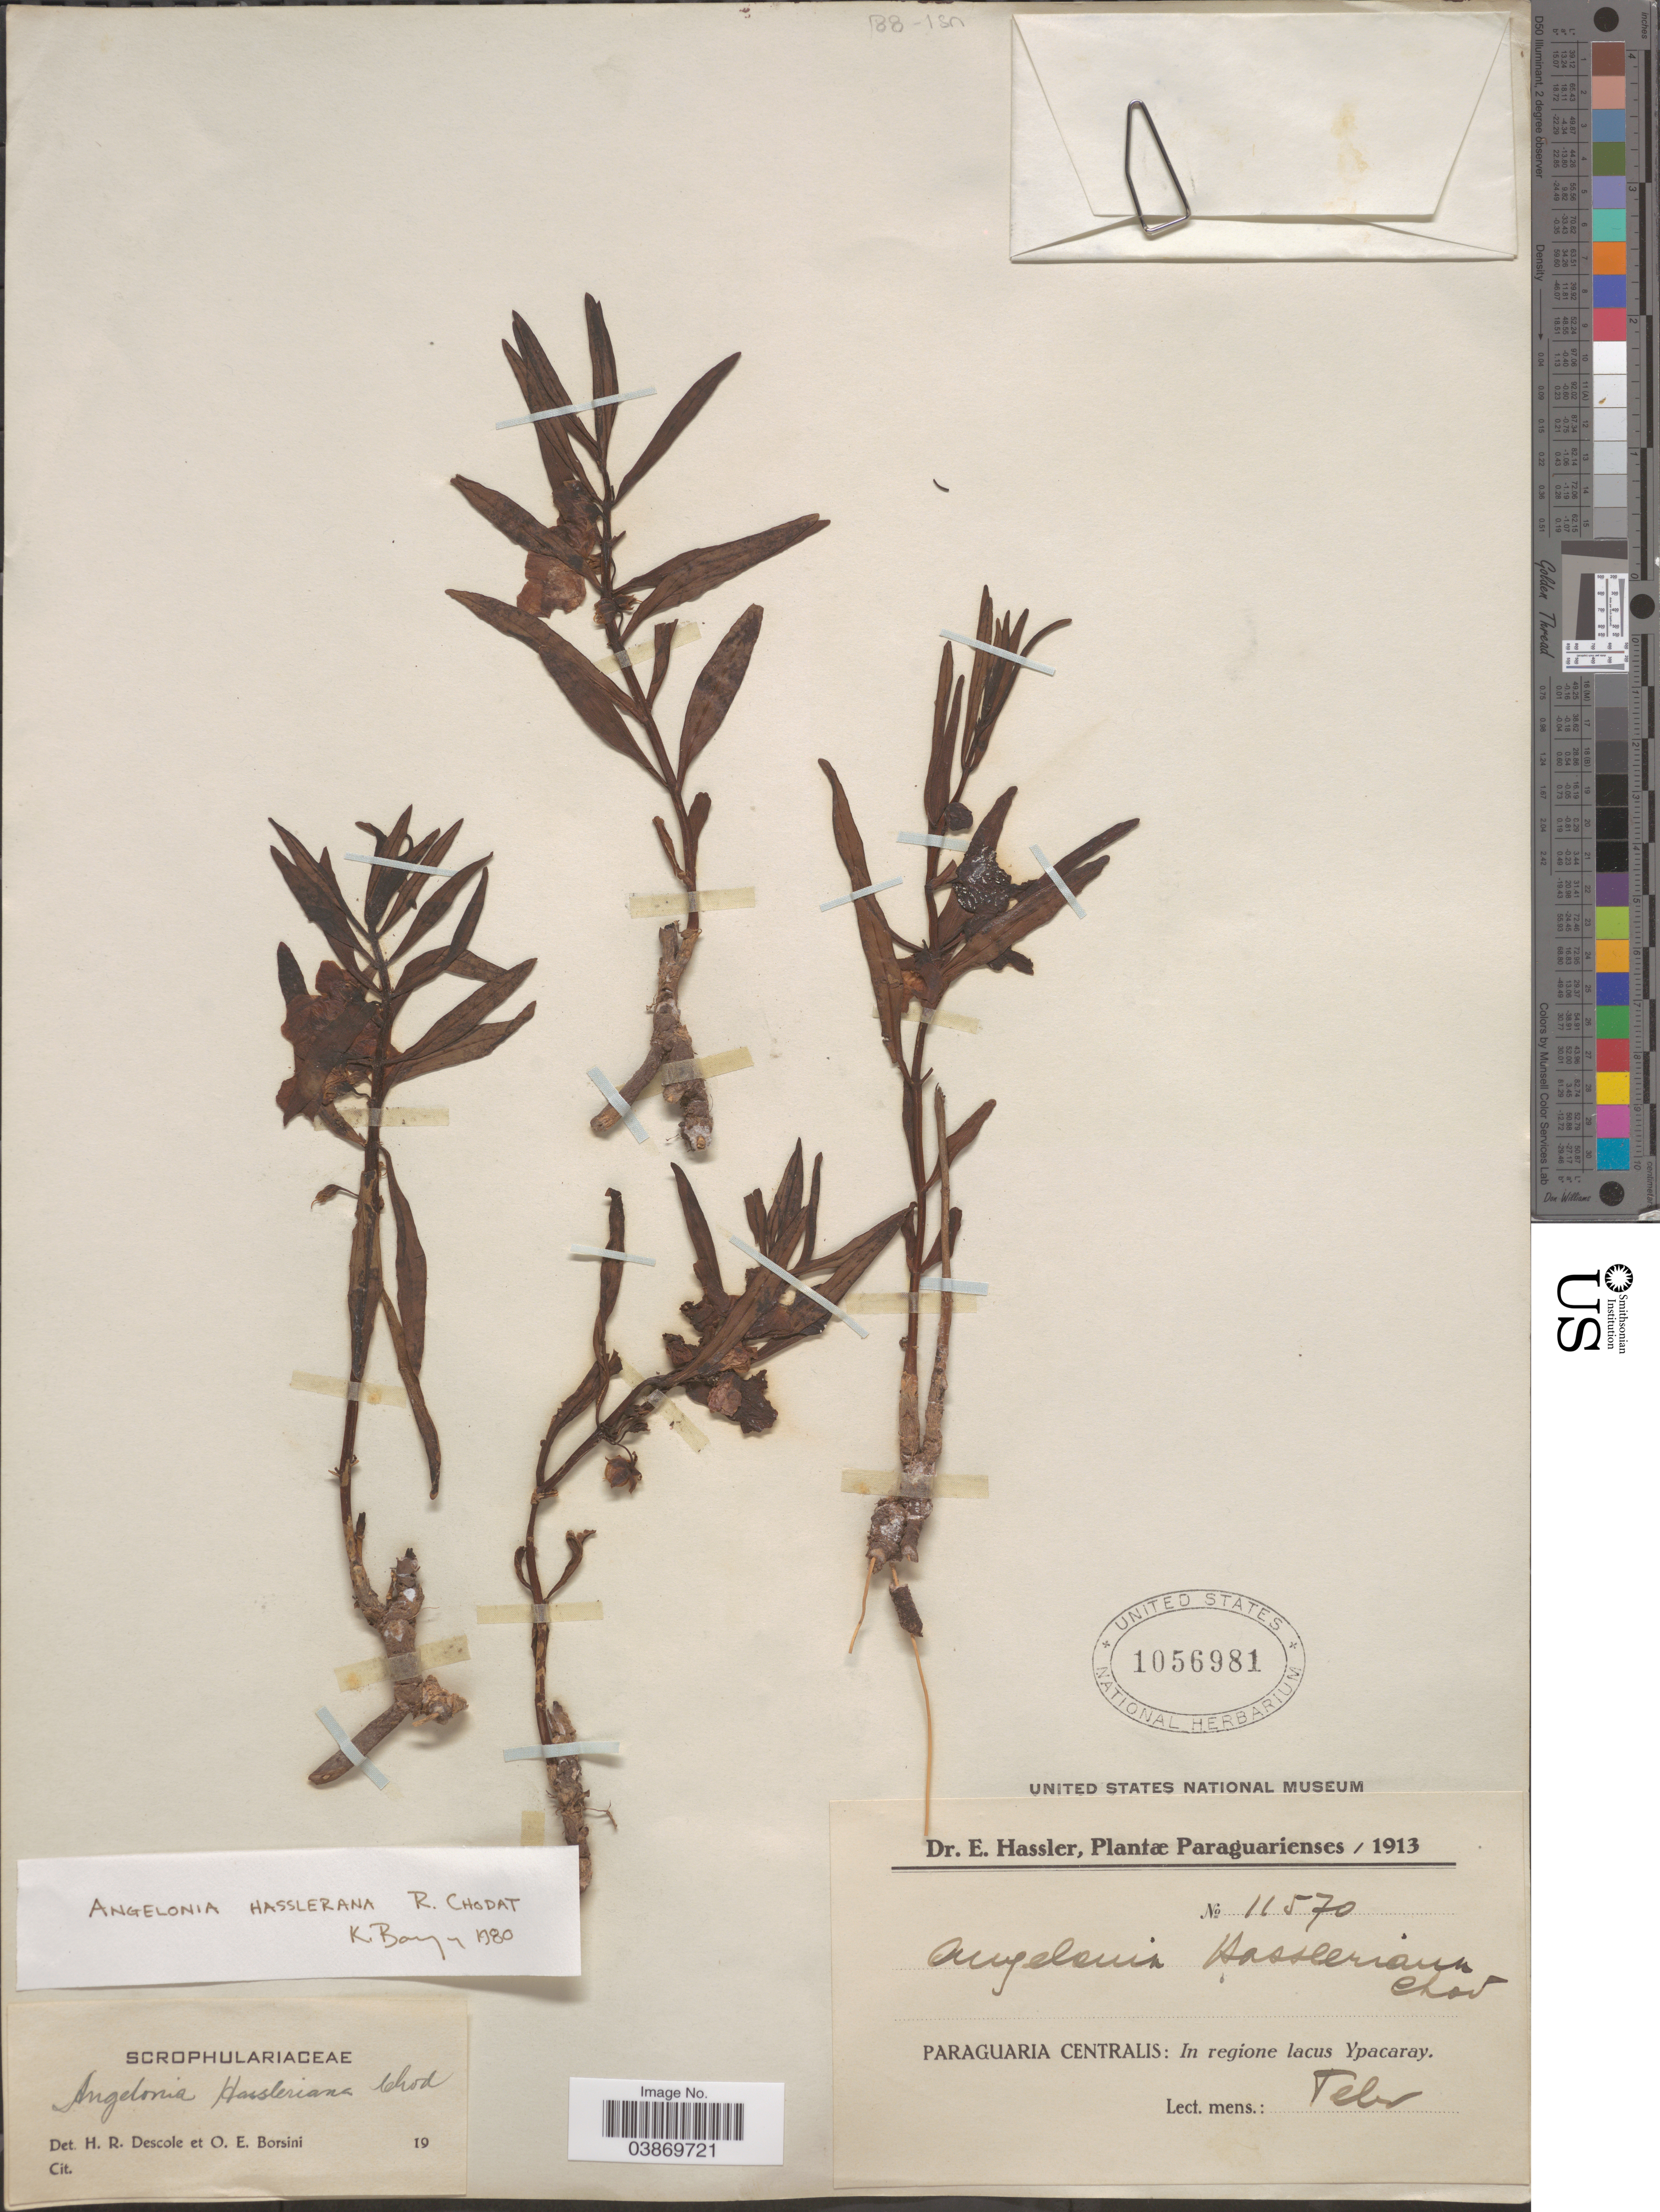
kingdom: Plantae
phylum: Tracheophyta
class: Magnoliopsida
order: Lamiales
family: Plantaginaceae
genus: Angelonia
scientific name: Angelonia hassleriana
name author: Chodat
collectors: E. Hassler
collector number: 11570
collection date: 1913-02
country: Paraguay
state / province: Paraguari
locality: Paraguaria Centralis: In regione lacus Ypacaray.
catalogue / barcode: US 1056981